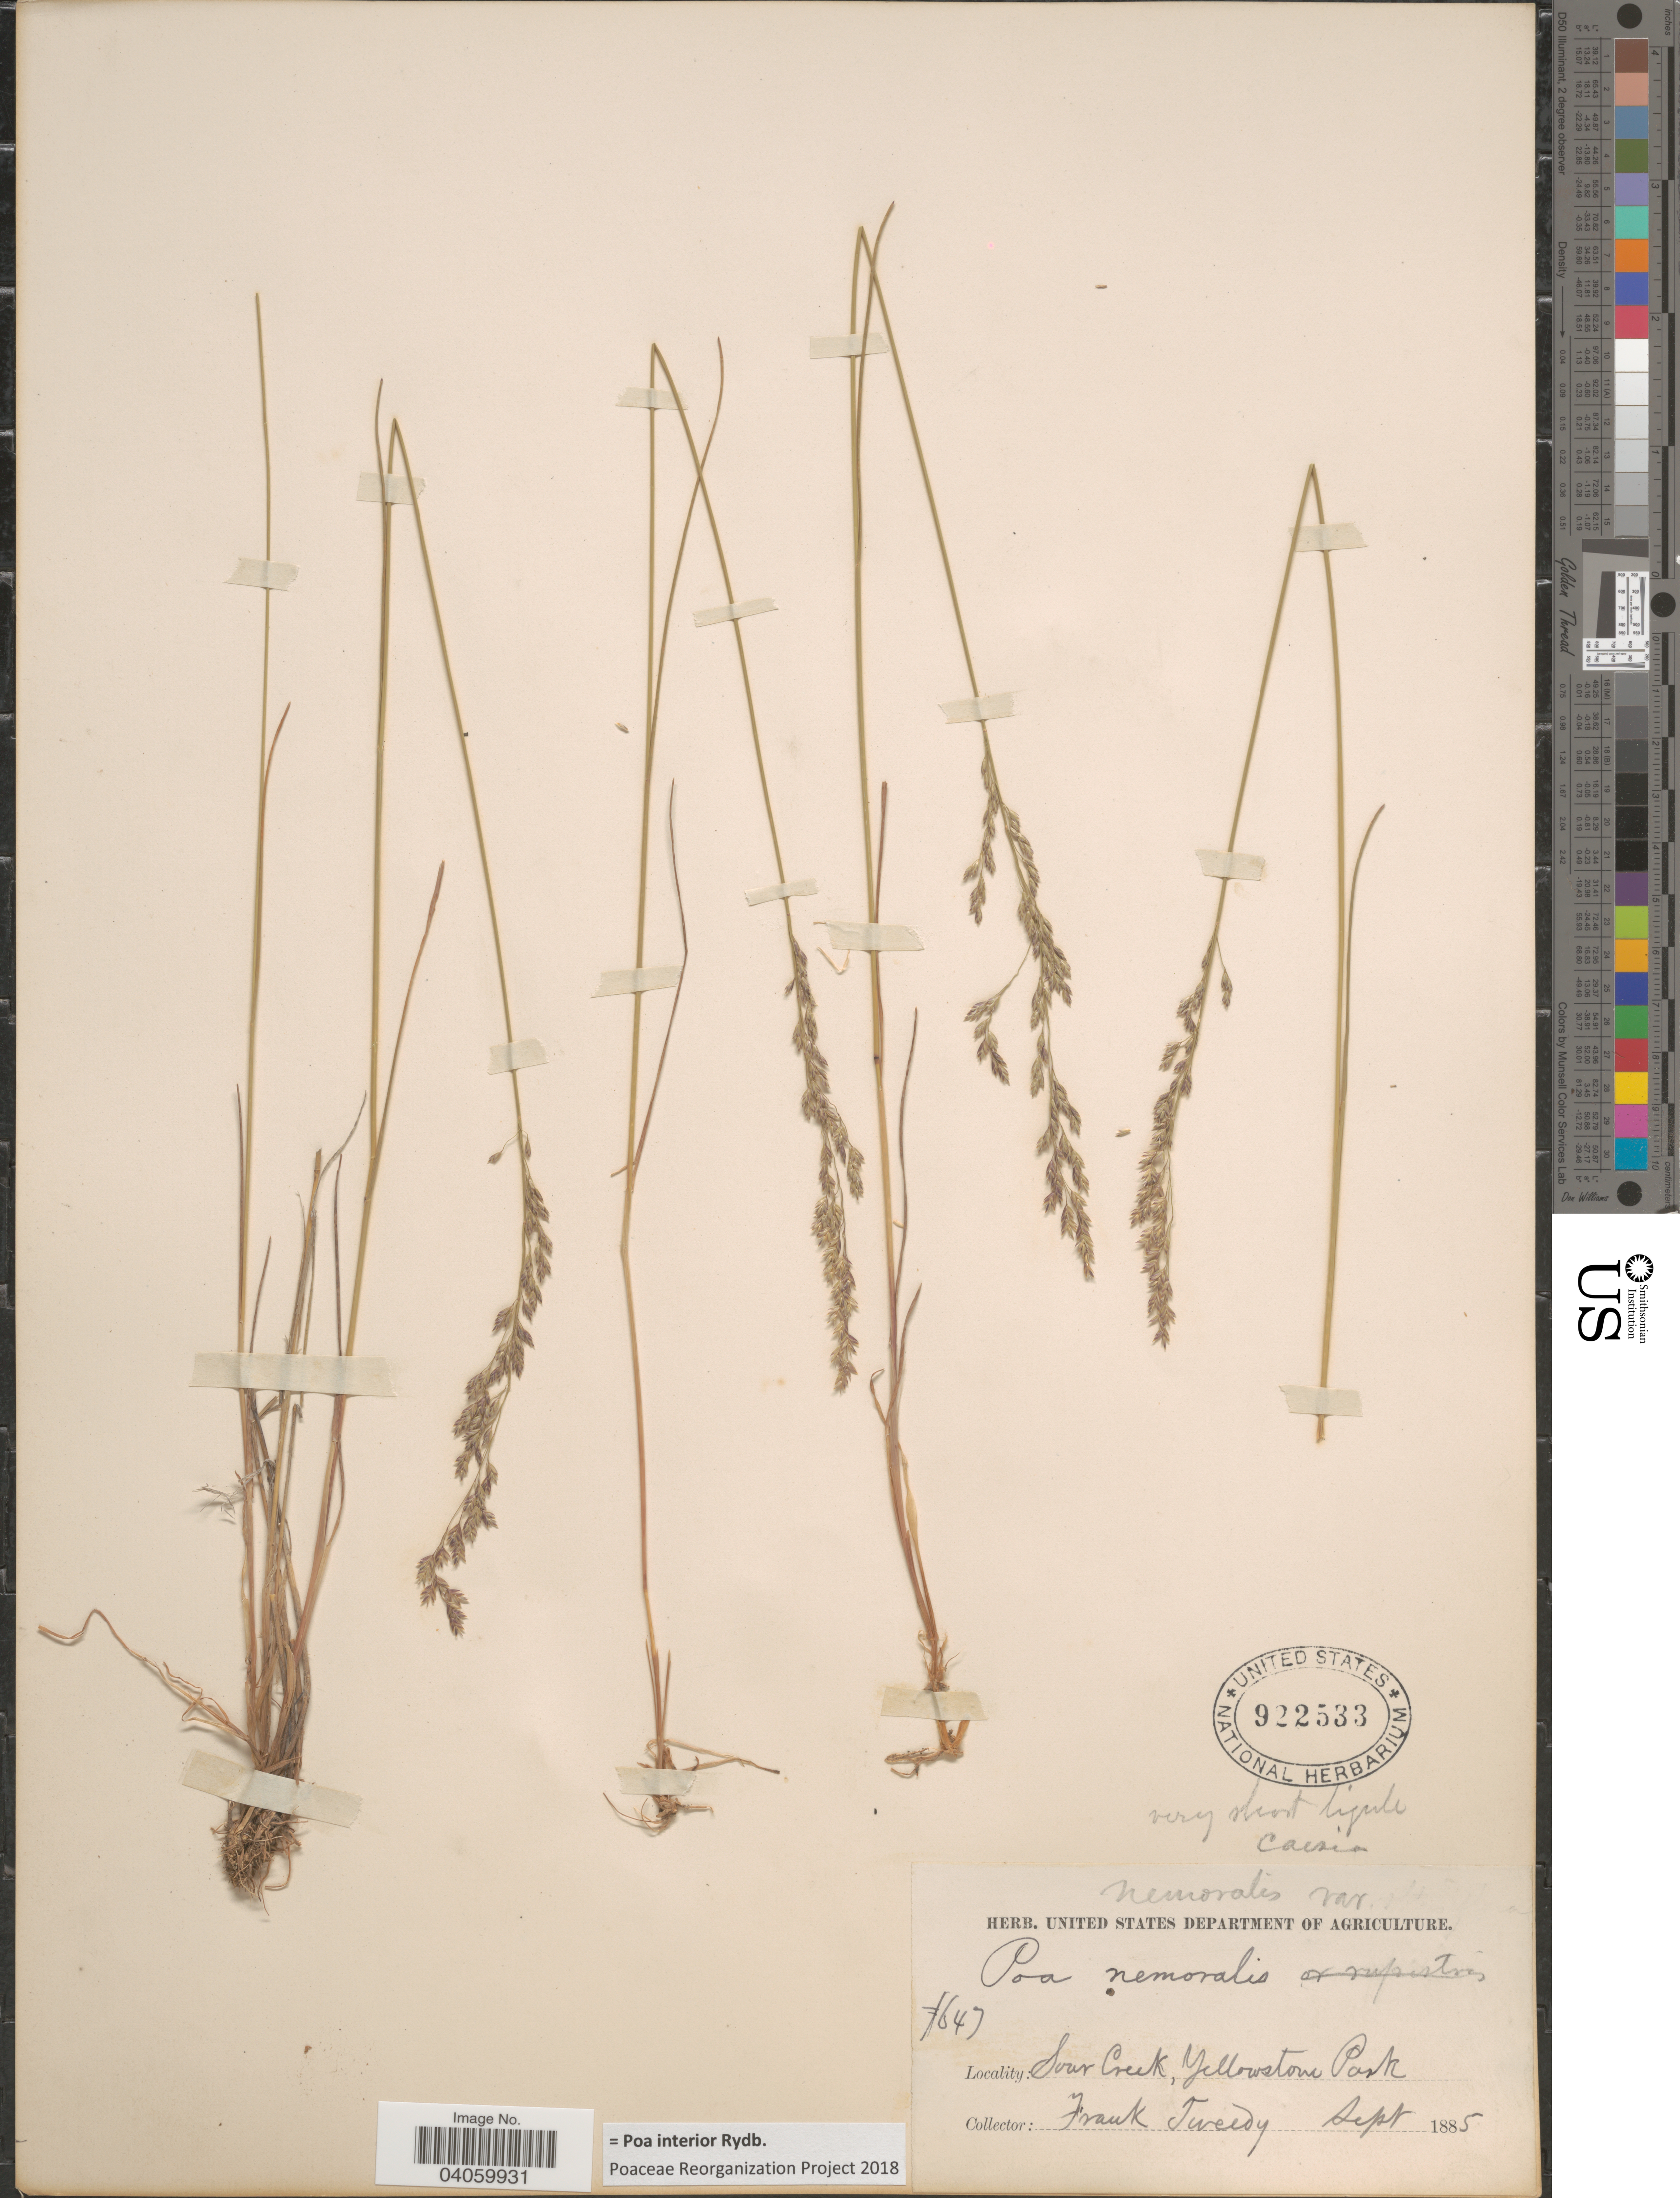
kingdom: Plantae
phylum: Tracheophyta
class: Liliopsida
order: Poales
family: Poaceae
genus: Poa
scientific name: Poa interior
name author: Rydb.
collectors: F. Tweedy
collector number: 647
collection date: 1885-09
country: United States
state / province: Wyoming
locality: Sour Creek, Yellowstone Park.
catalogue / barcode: US 922533